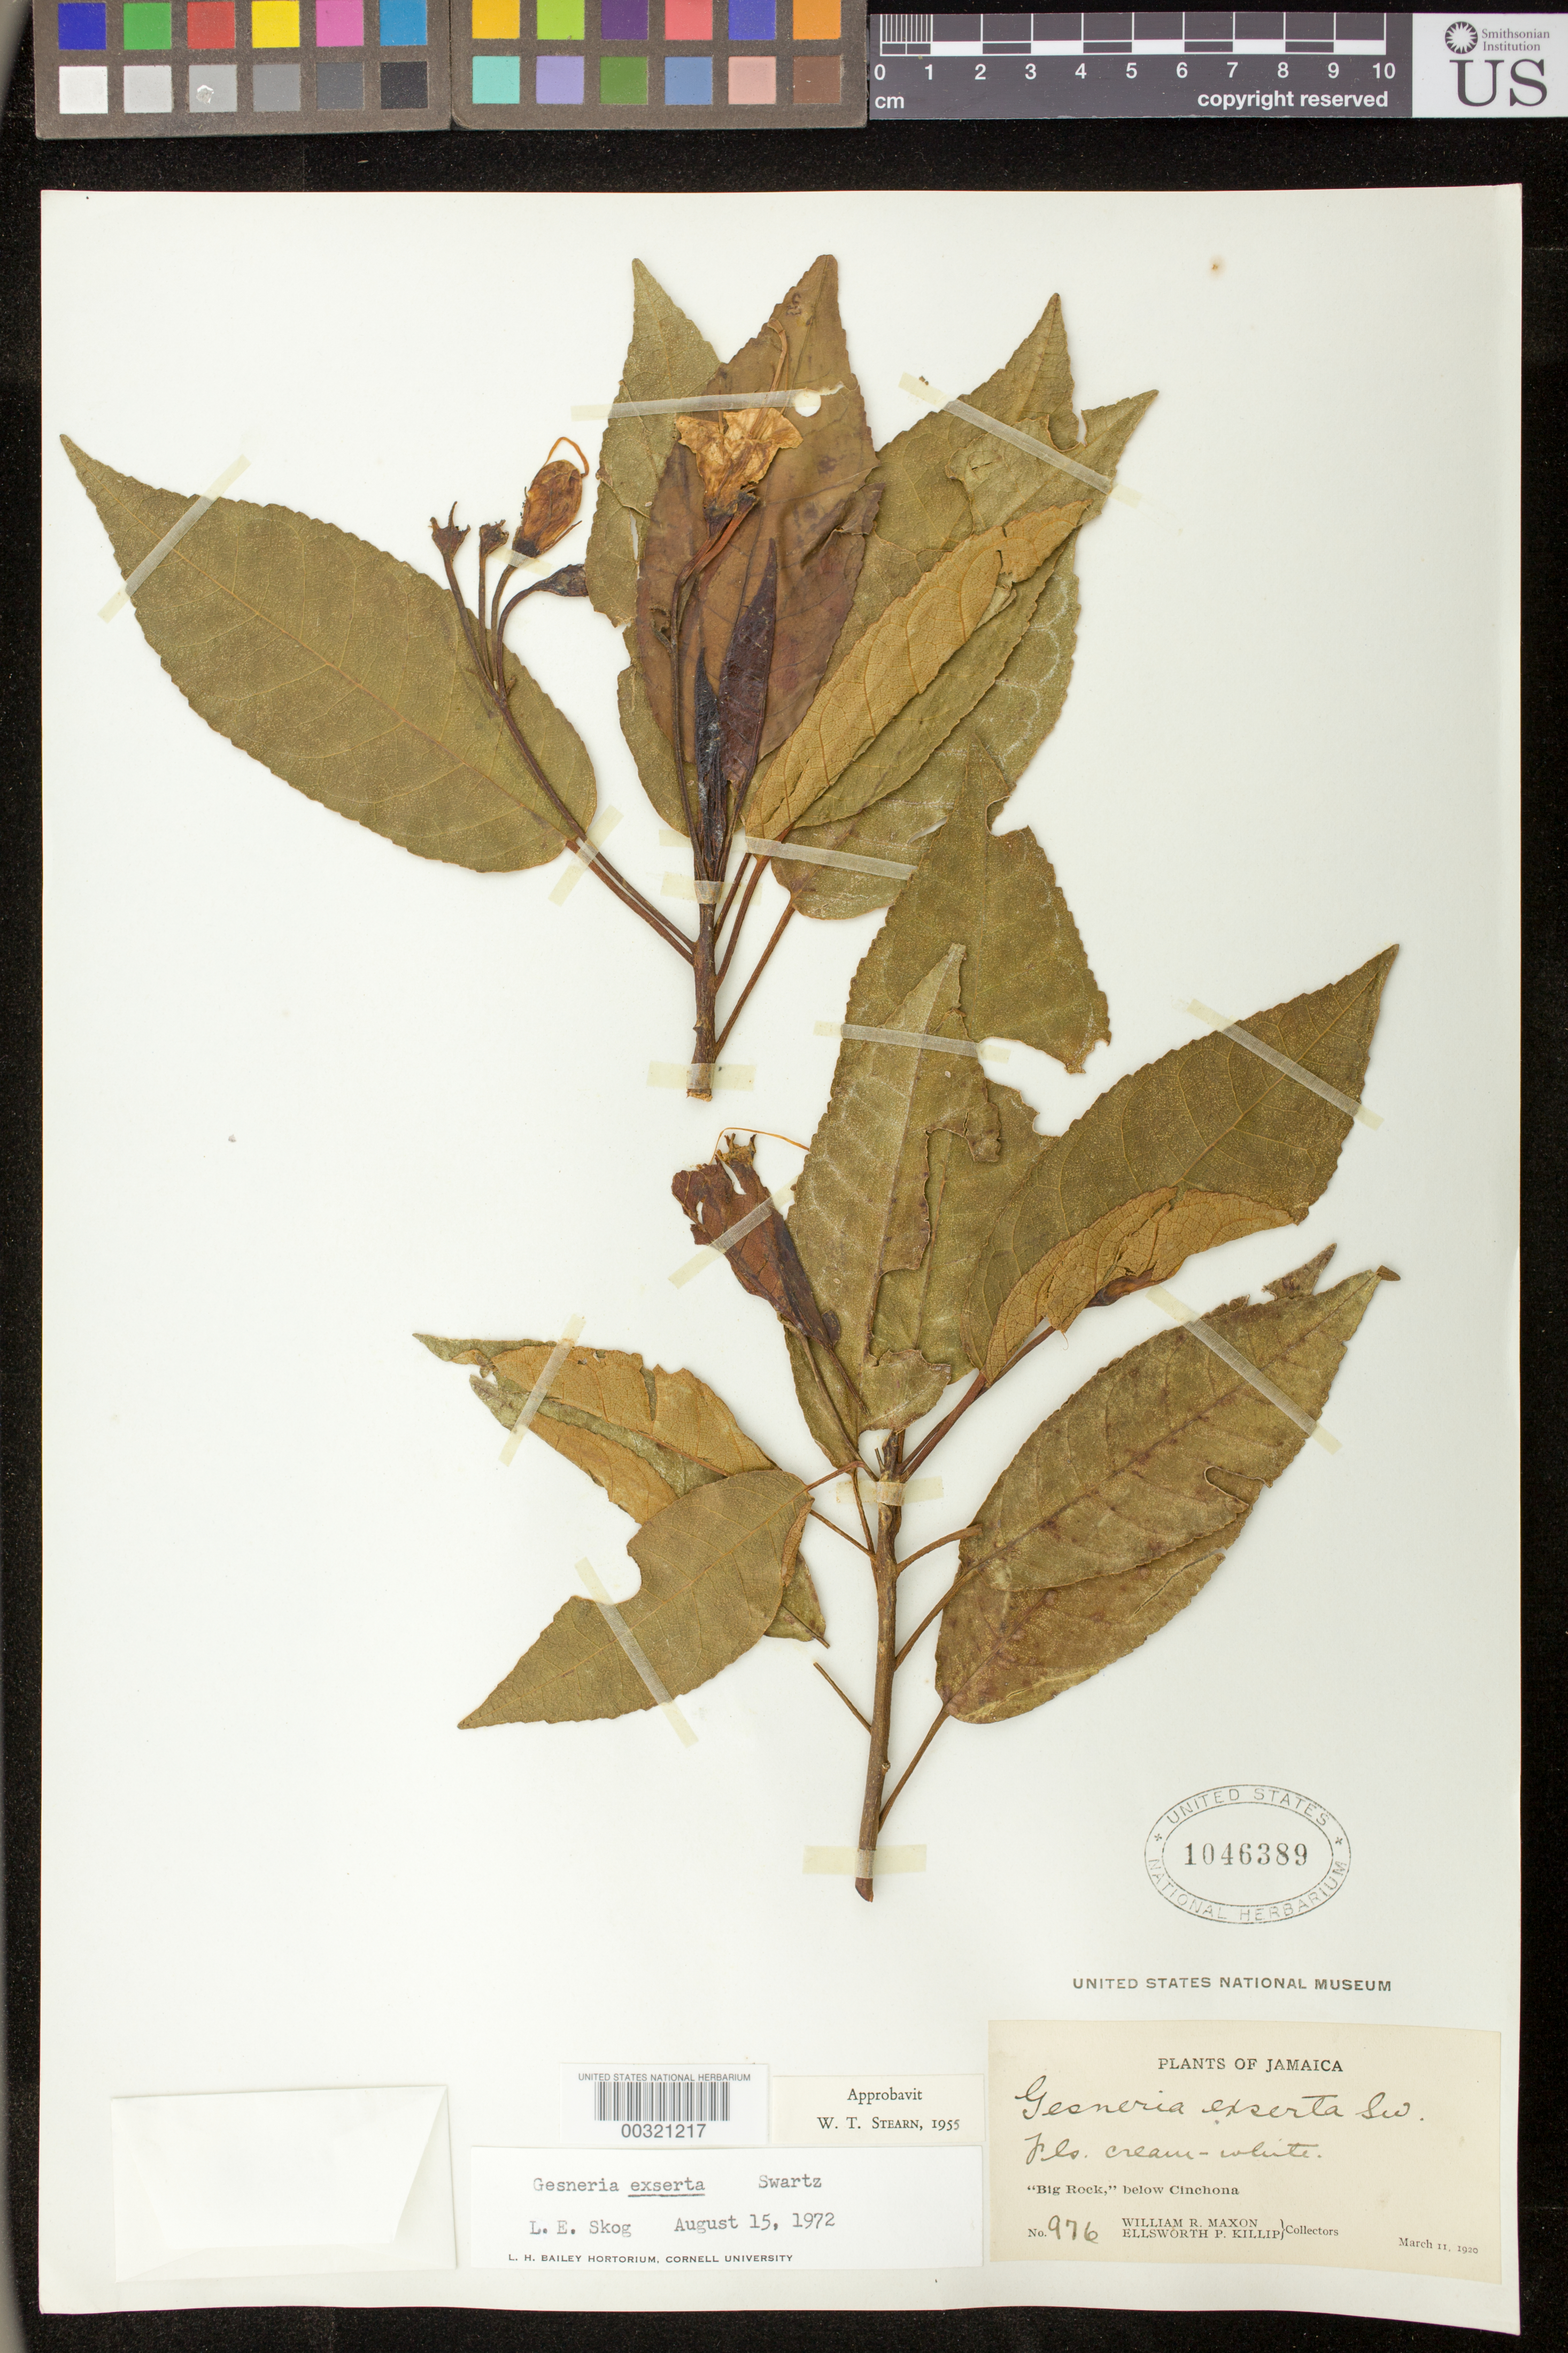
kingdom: Plantae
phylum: Tracheophyta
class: Magnoliopsida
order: Lamiales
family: Gesneriaceae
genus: Gesneria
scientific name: Gesneria exserta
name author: Sw.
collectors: W. R. Maxon & E. P. Killip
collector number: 976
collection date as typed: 11 Mar 1920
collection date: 1920-03-11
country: Jamaica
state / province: Saint Andrew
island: Jamaica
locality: Big Rock,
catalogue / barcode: US 1046389